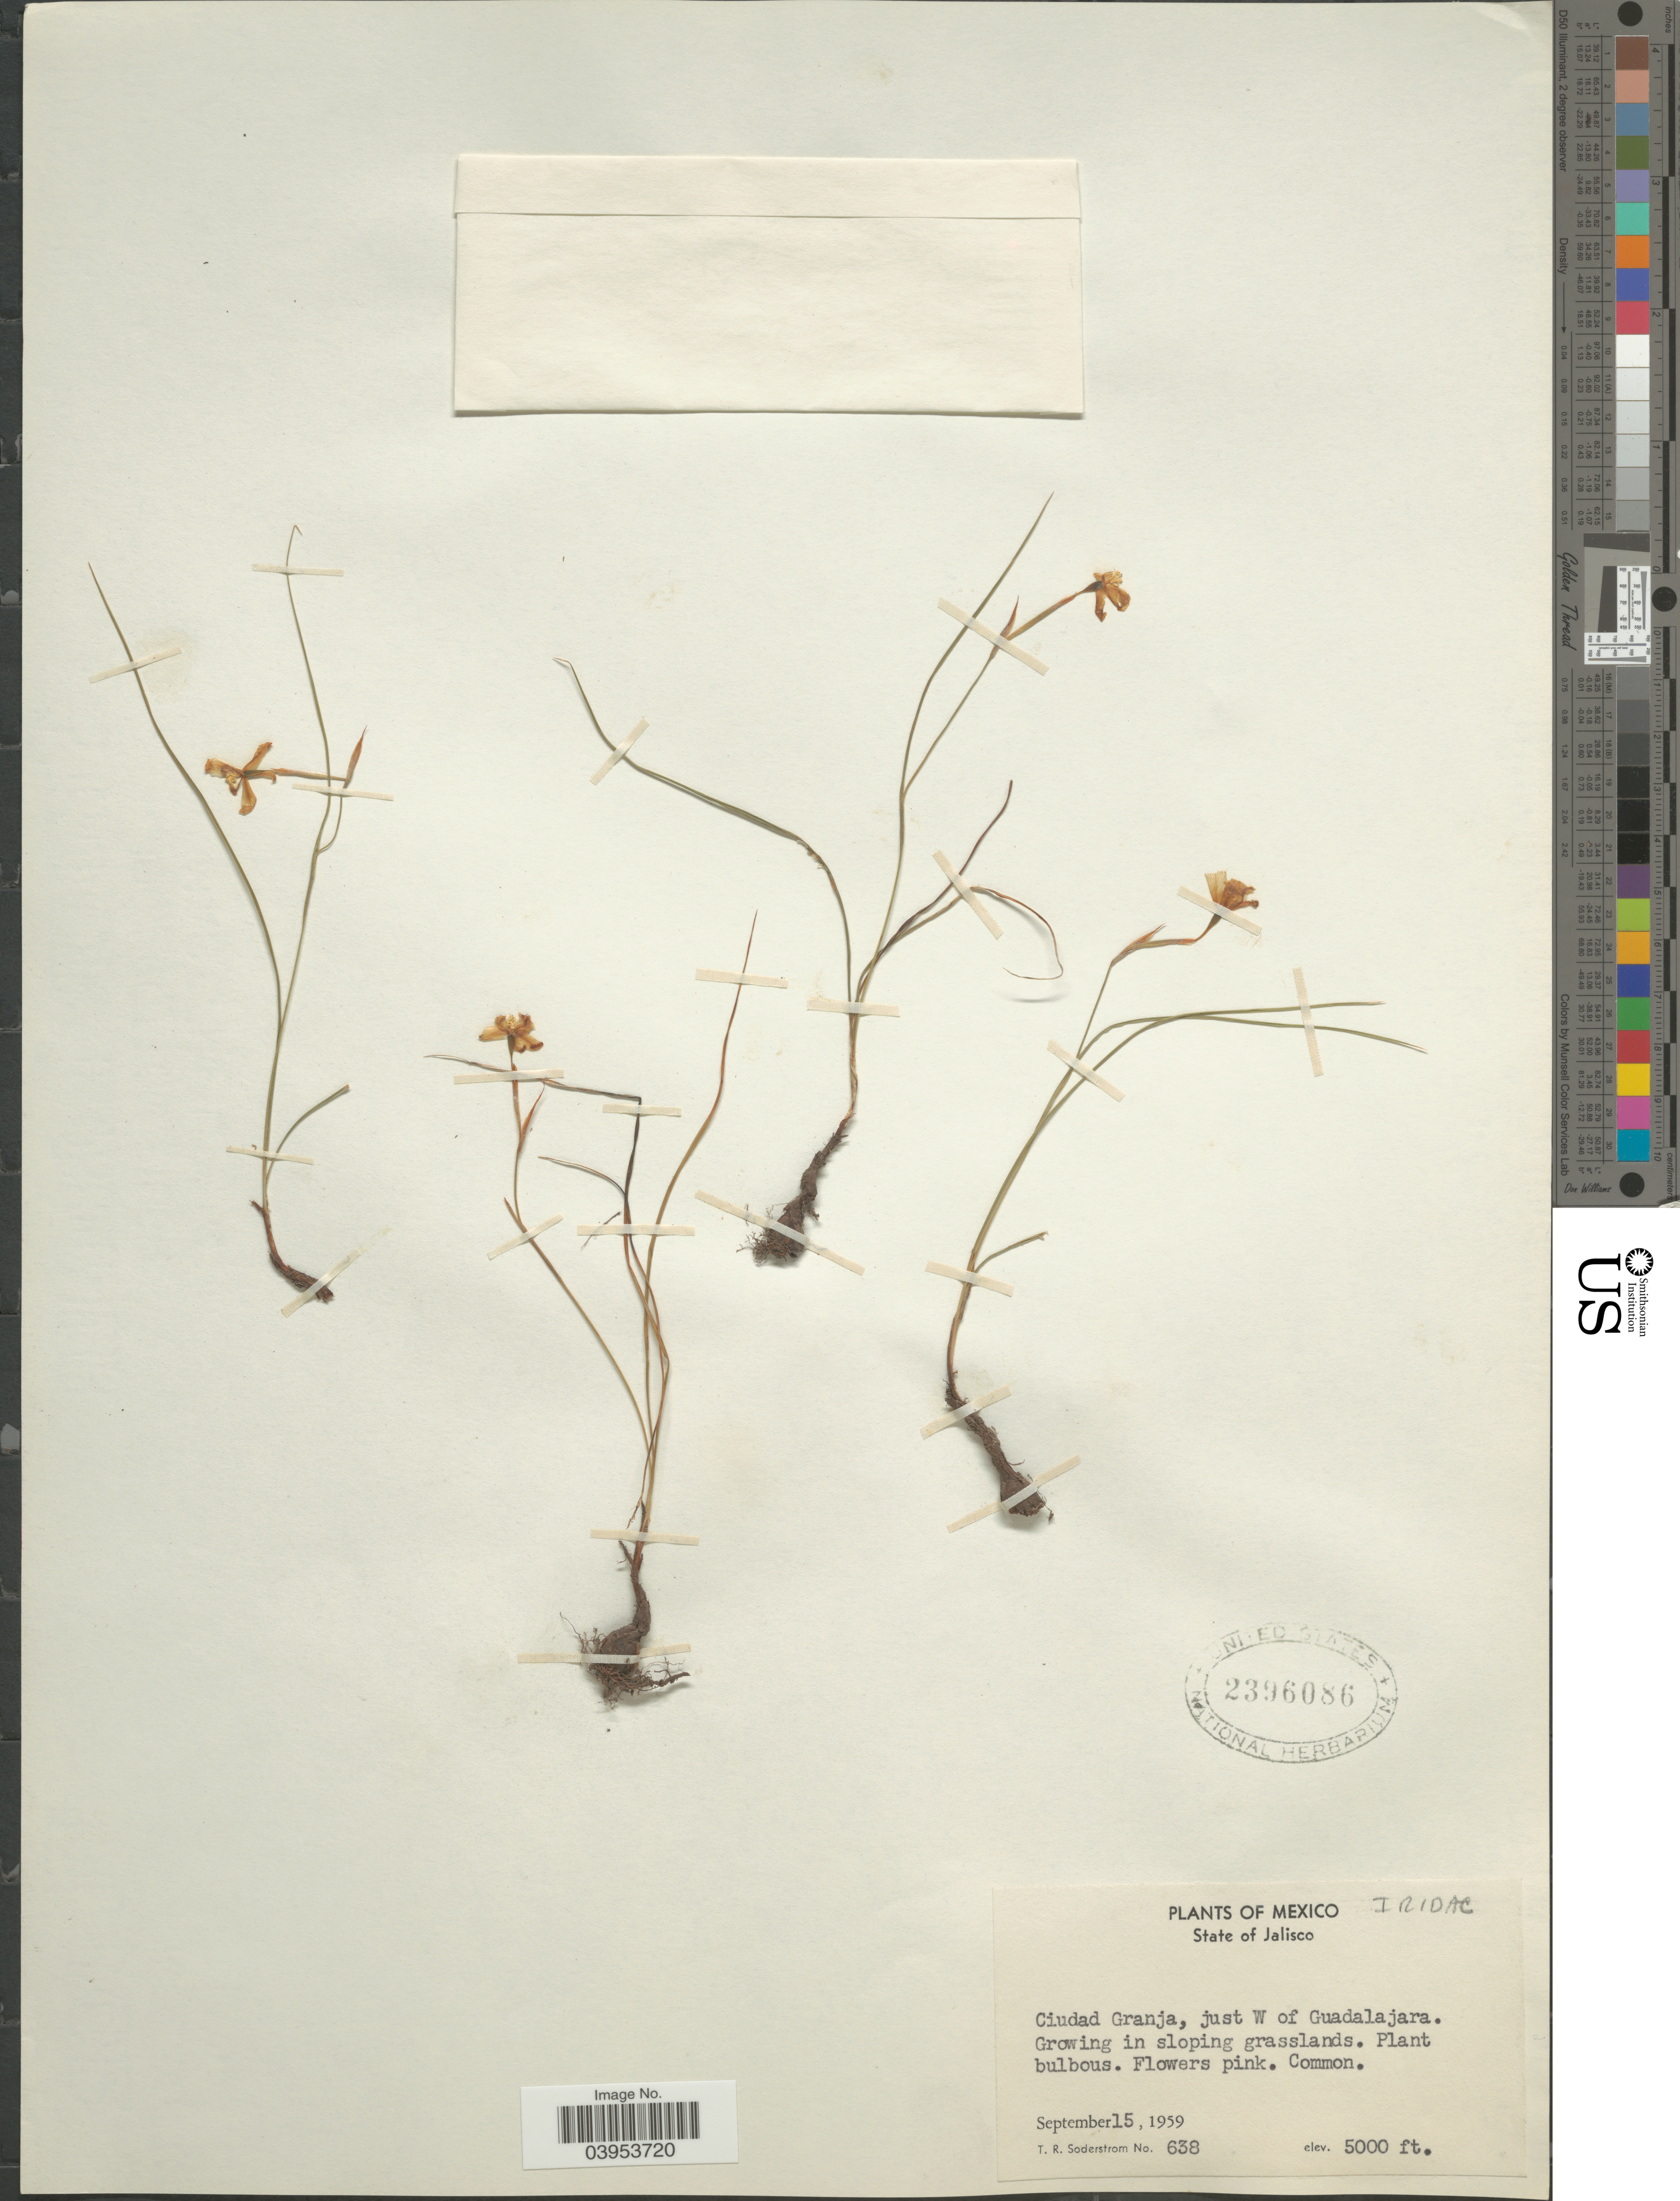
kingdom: Plantae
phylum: Tracheophyta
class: Liliopsida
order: Asparagales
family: Iridaceae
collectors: T. R. Soderstrom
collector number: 638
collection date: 1959-09-15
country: Mexico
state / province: Jalisco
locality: Ciudad Granja, just W of Guadalajara.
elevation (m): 1524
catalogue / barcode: US 2396086